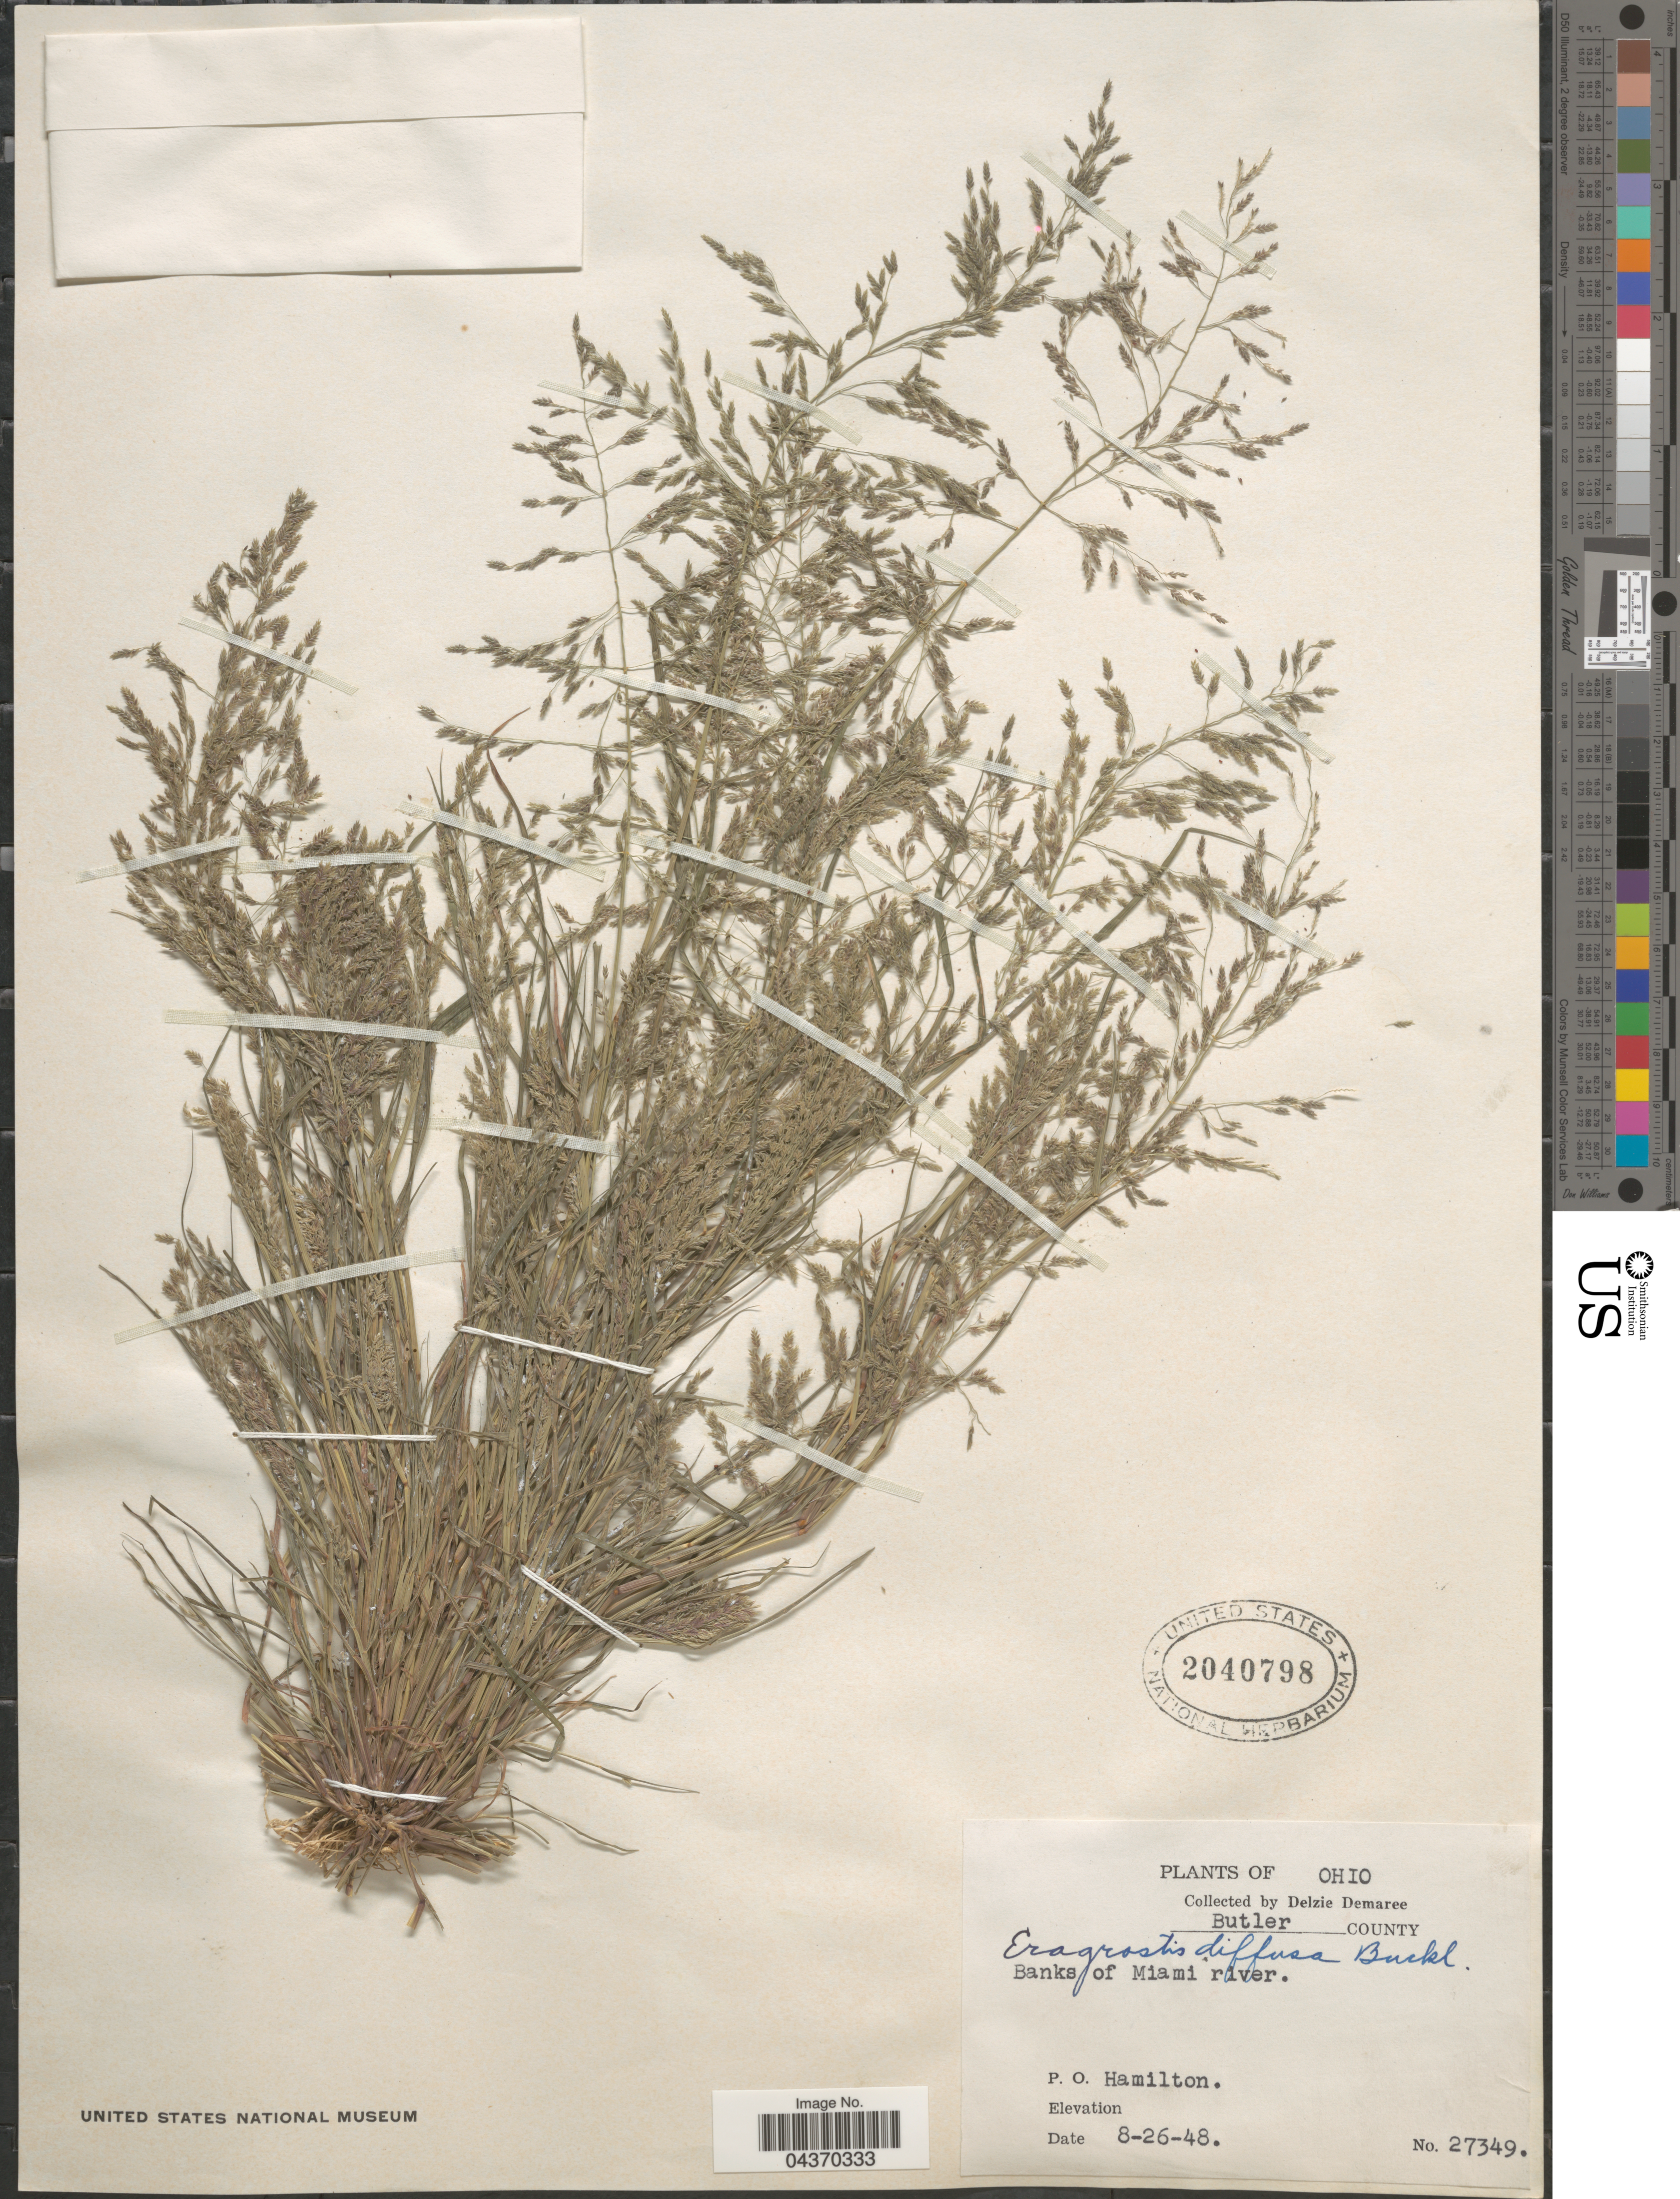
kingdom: Plantae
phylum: Tracheophyta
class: Liliopsida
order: Poales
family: Poaceae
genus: Eragrostis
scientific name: Eragrostis pectinacea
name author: (Michx.) Nees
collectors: D. Demaree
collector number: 27349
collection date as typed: Transcribed d/m/y: 26/8/48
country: United States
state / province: Ohio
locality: Butler County. Banks of Miami river. P.O. Hamilton.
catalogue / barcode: US 2040798